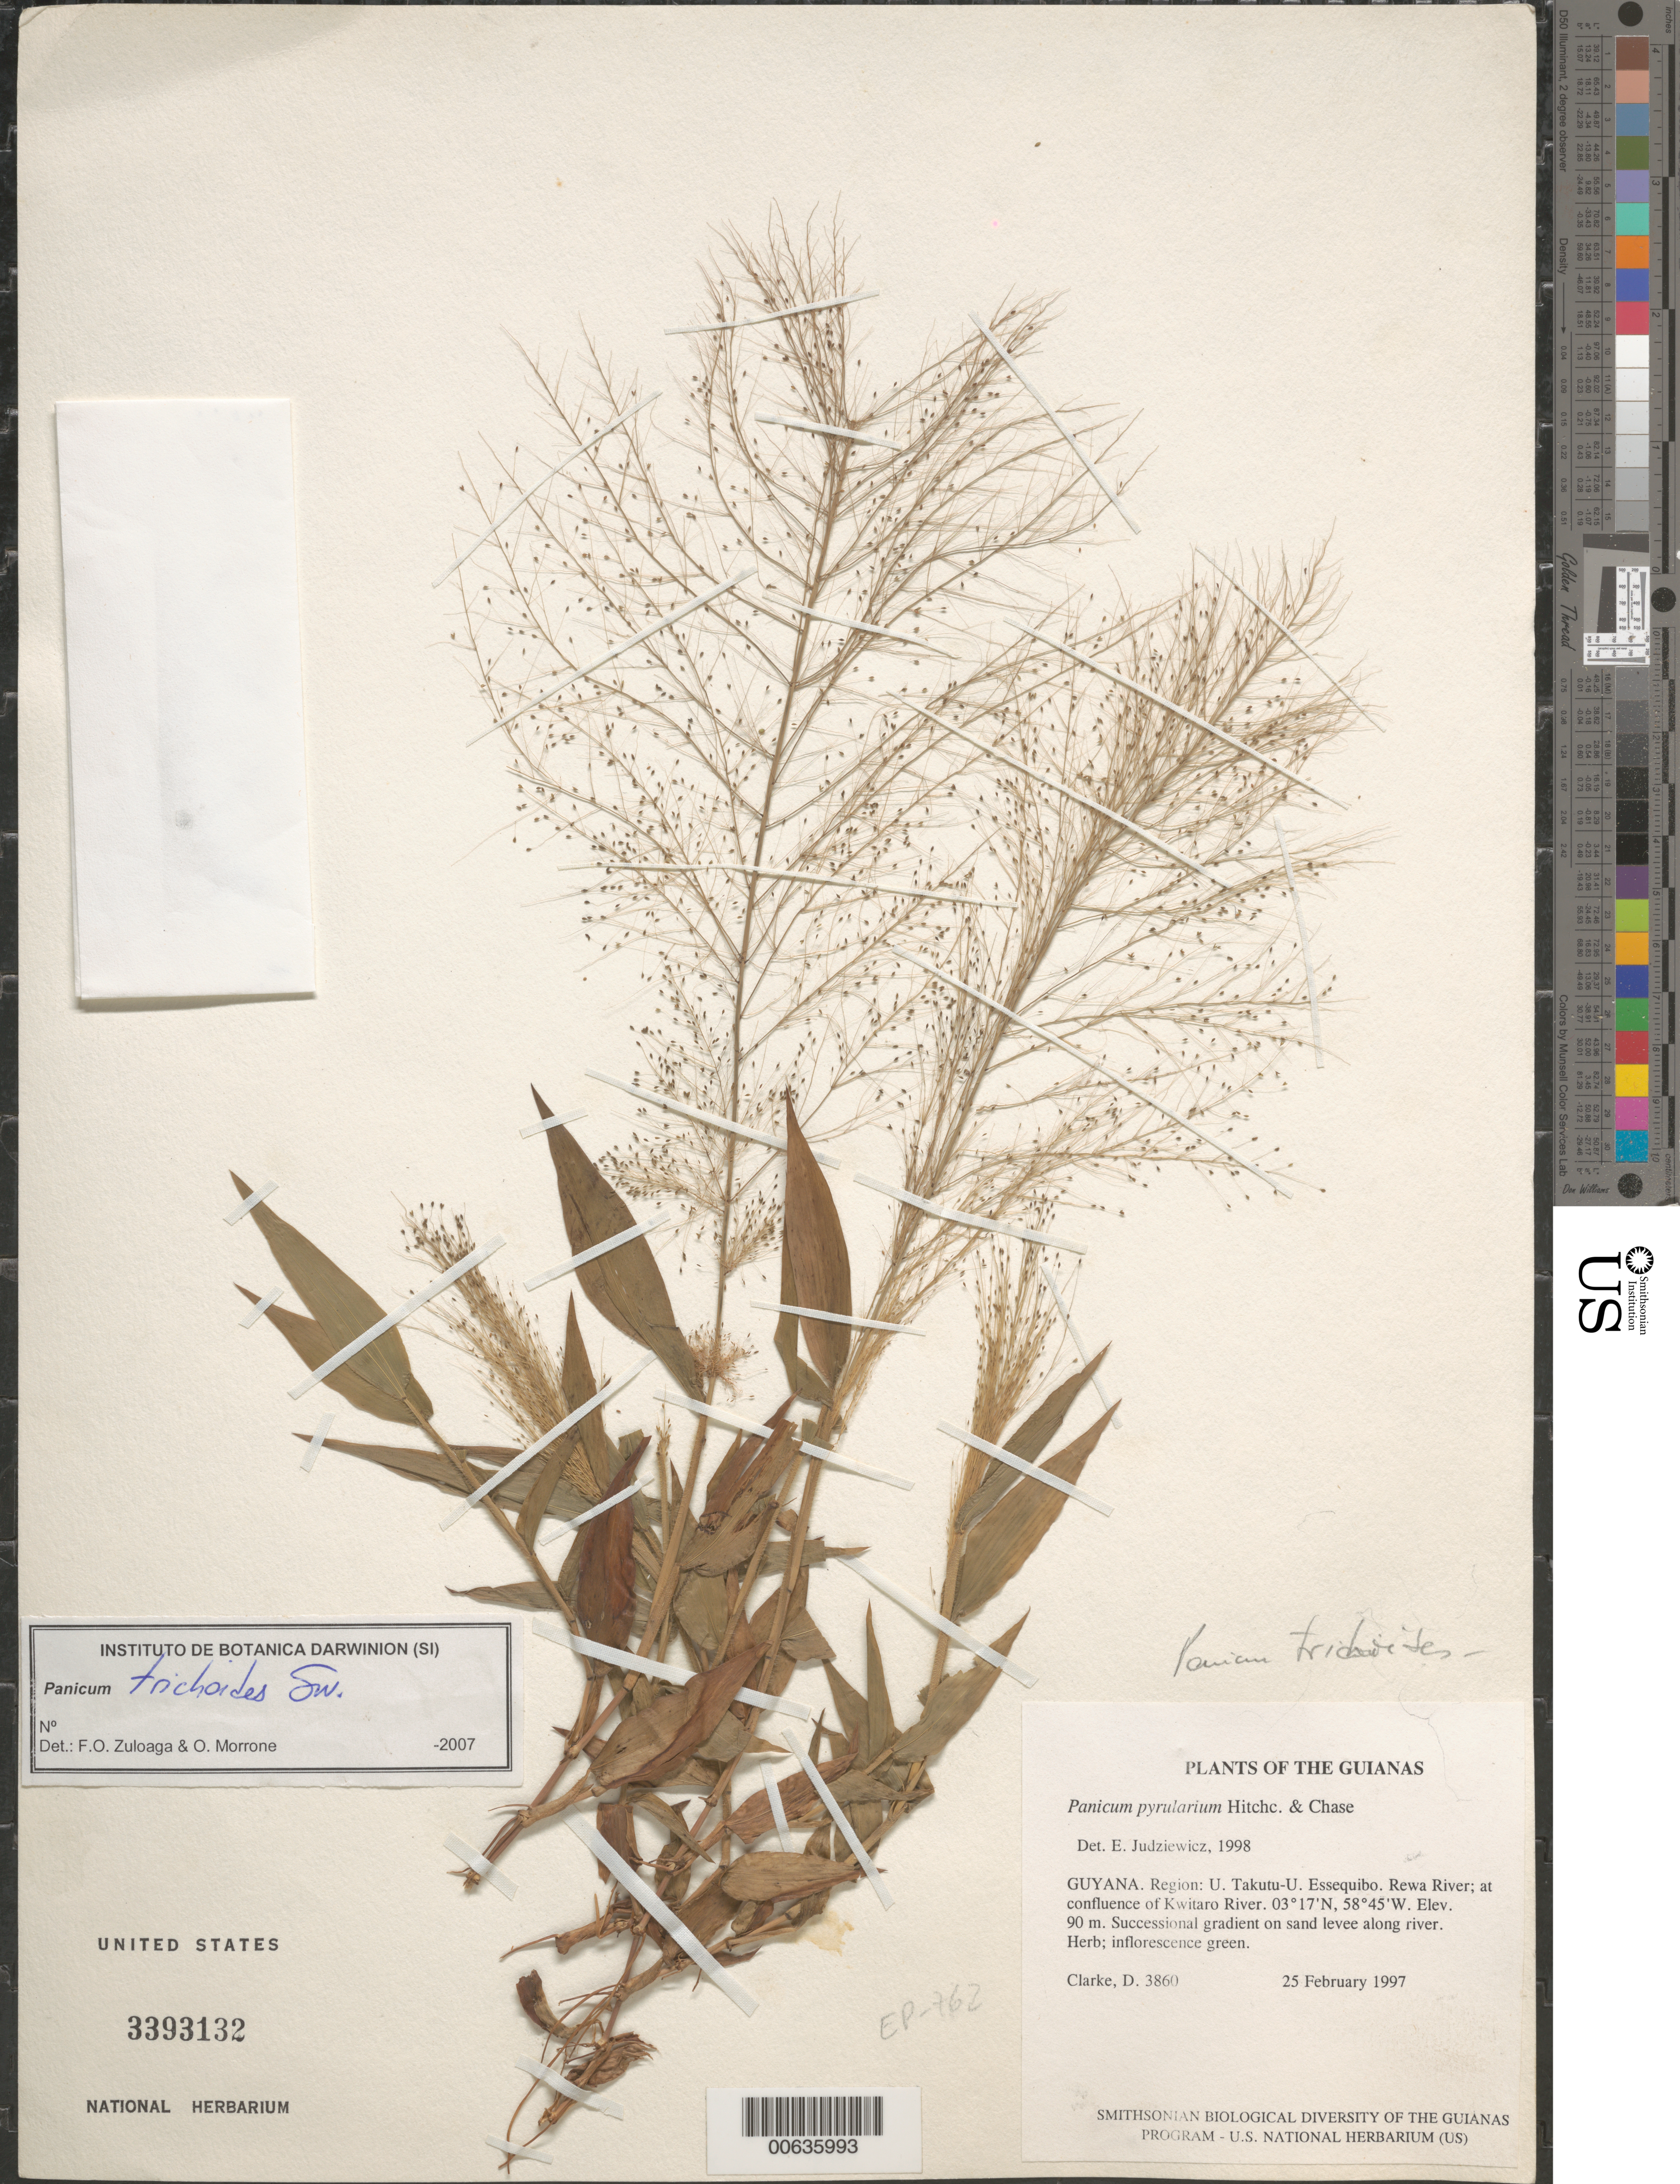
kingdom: Plantae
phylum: Tracheophyta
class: Liliopsida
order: Poales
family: Poaceae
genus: Panicum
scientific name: Panicum trichoides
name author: Sw.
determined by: Zuloaga, F. O.; Morrone, O. N.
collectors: H. D. Clarke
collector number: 3860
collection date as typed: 25 February 1997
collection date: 1997-02-25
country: Guyana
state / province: U. Takutu-U. Essequibo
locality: Rewa River; at confluence of Kwitaro River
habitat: Successional gradient on sand levee along river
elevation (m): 90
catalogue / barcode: US 3393132